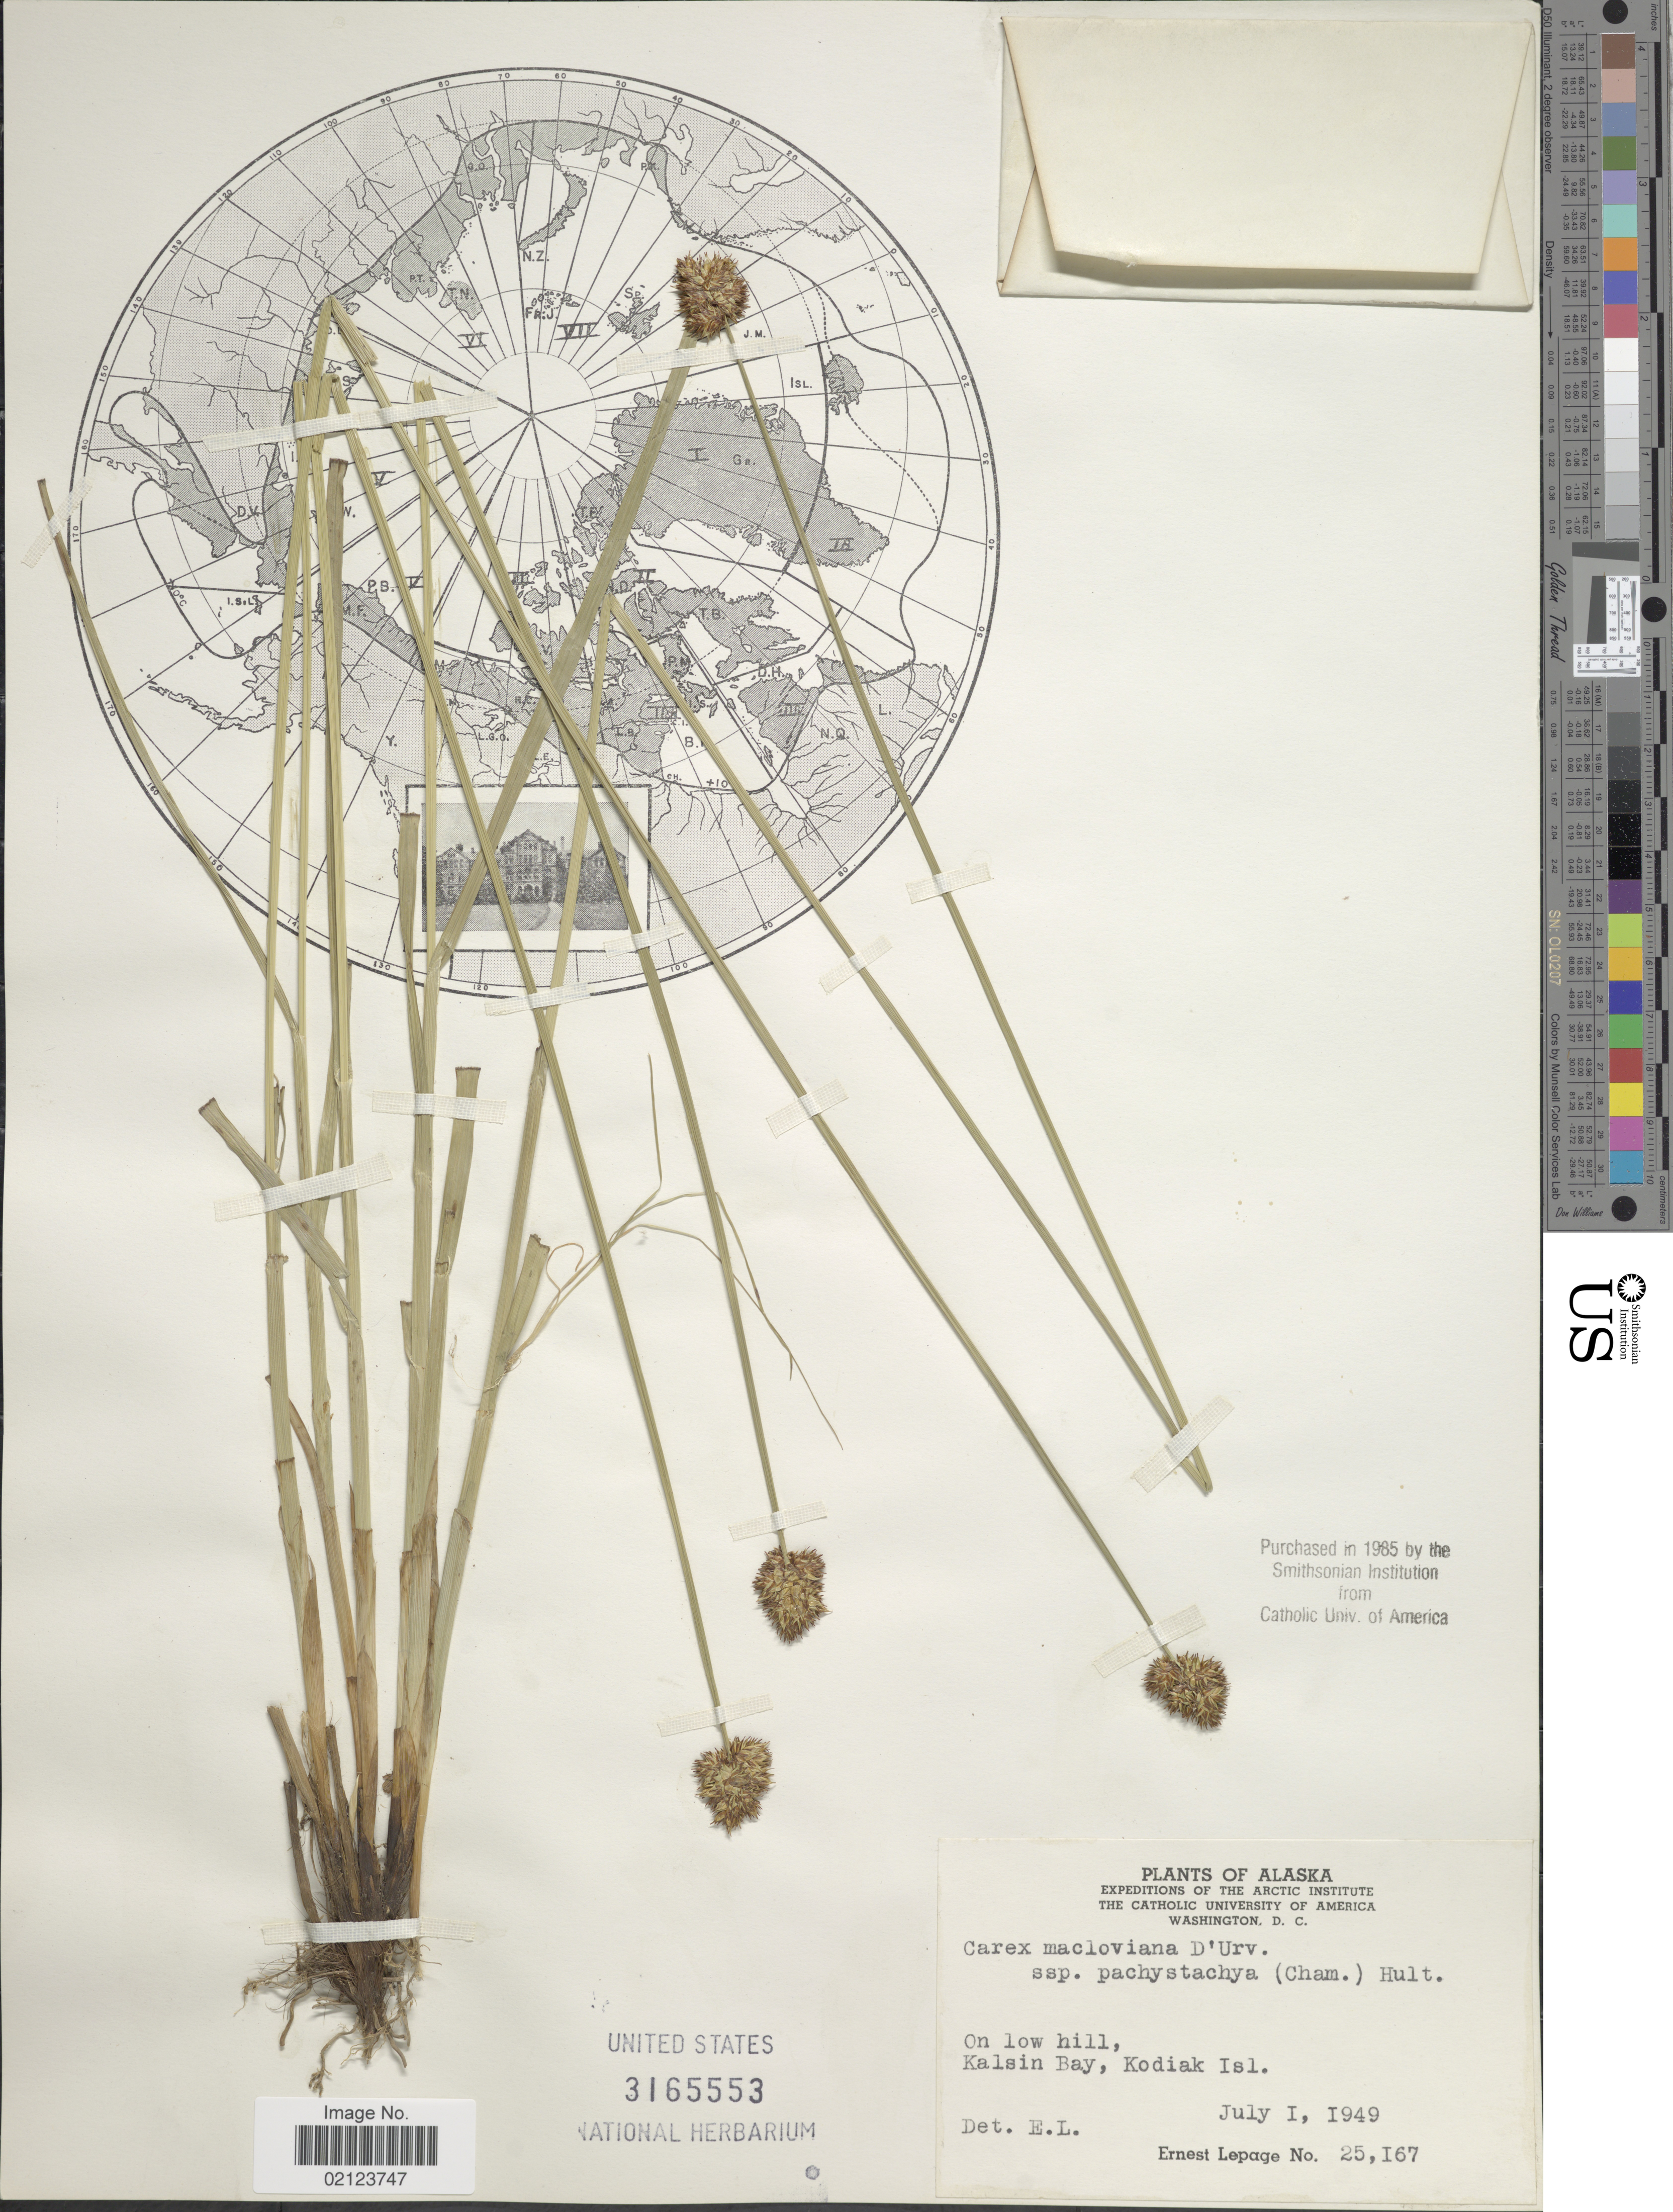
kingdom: Plantae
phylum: Tracheophyta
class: Liliopsida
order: Poales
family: Cyperaceae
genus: Carex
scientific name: Carex macloviana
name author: d'Urv.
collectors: E. Lepage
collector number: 25167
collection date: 1949-07-01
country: United States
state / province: Alaska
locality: On low hill, Kalsin Bay, Kodiak Isl.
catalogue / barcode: US 3165553